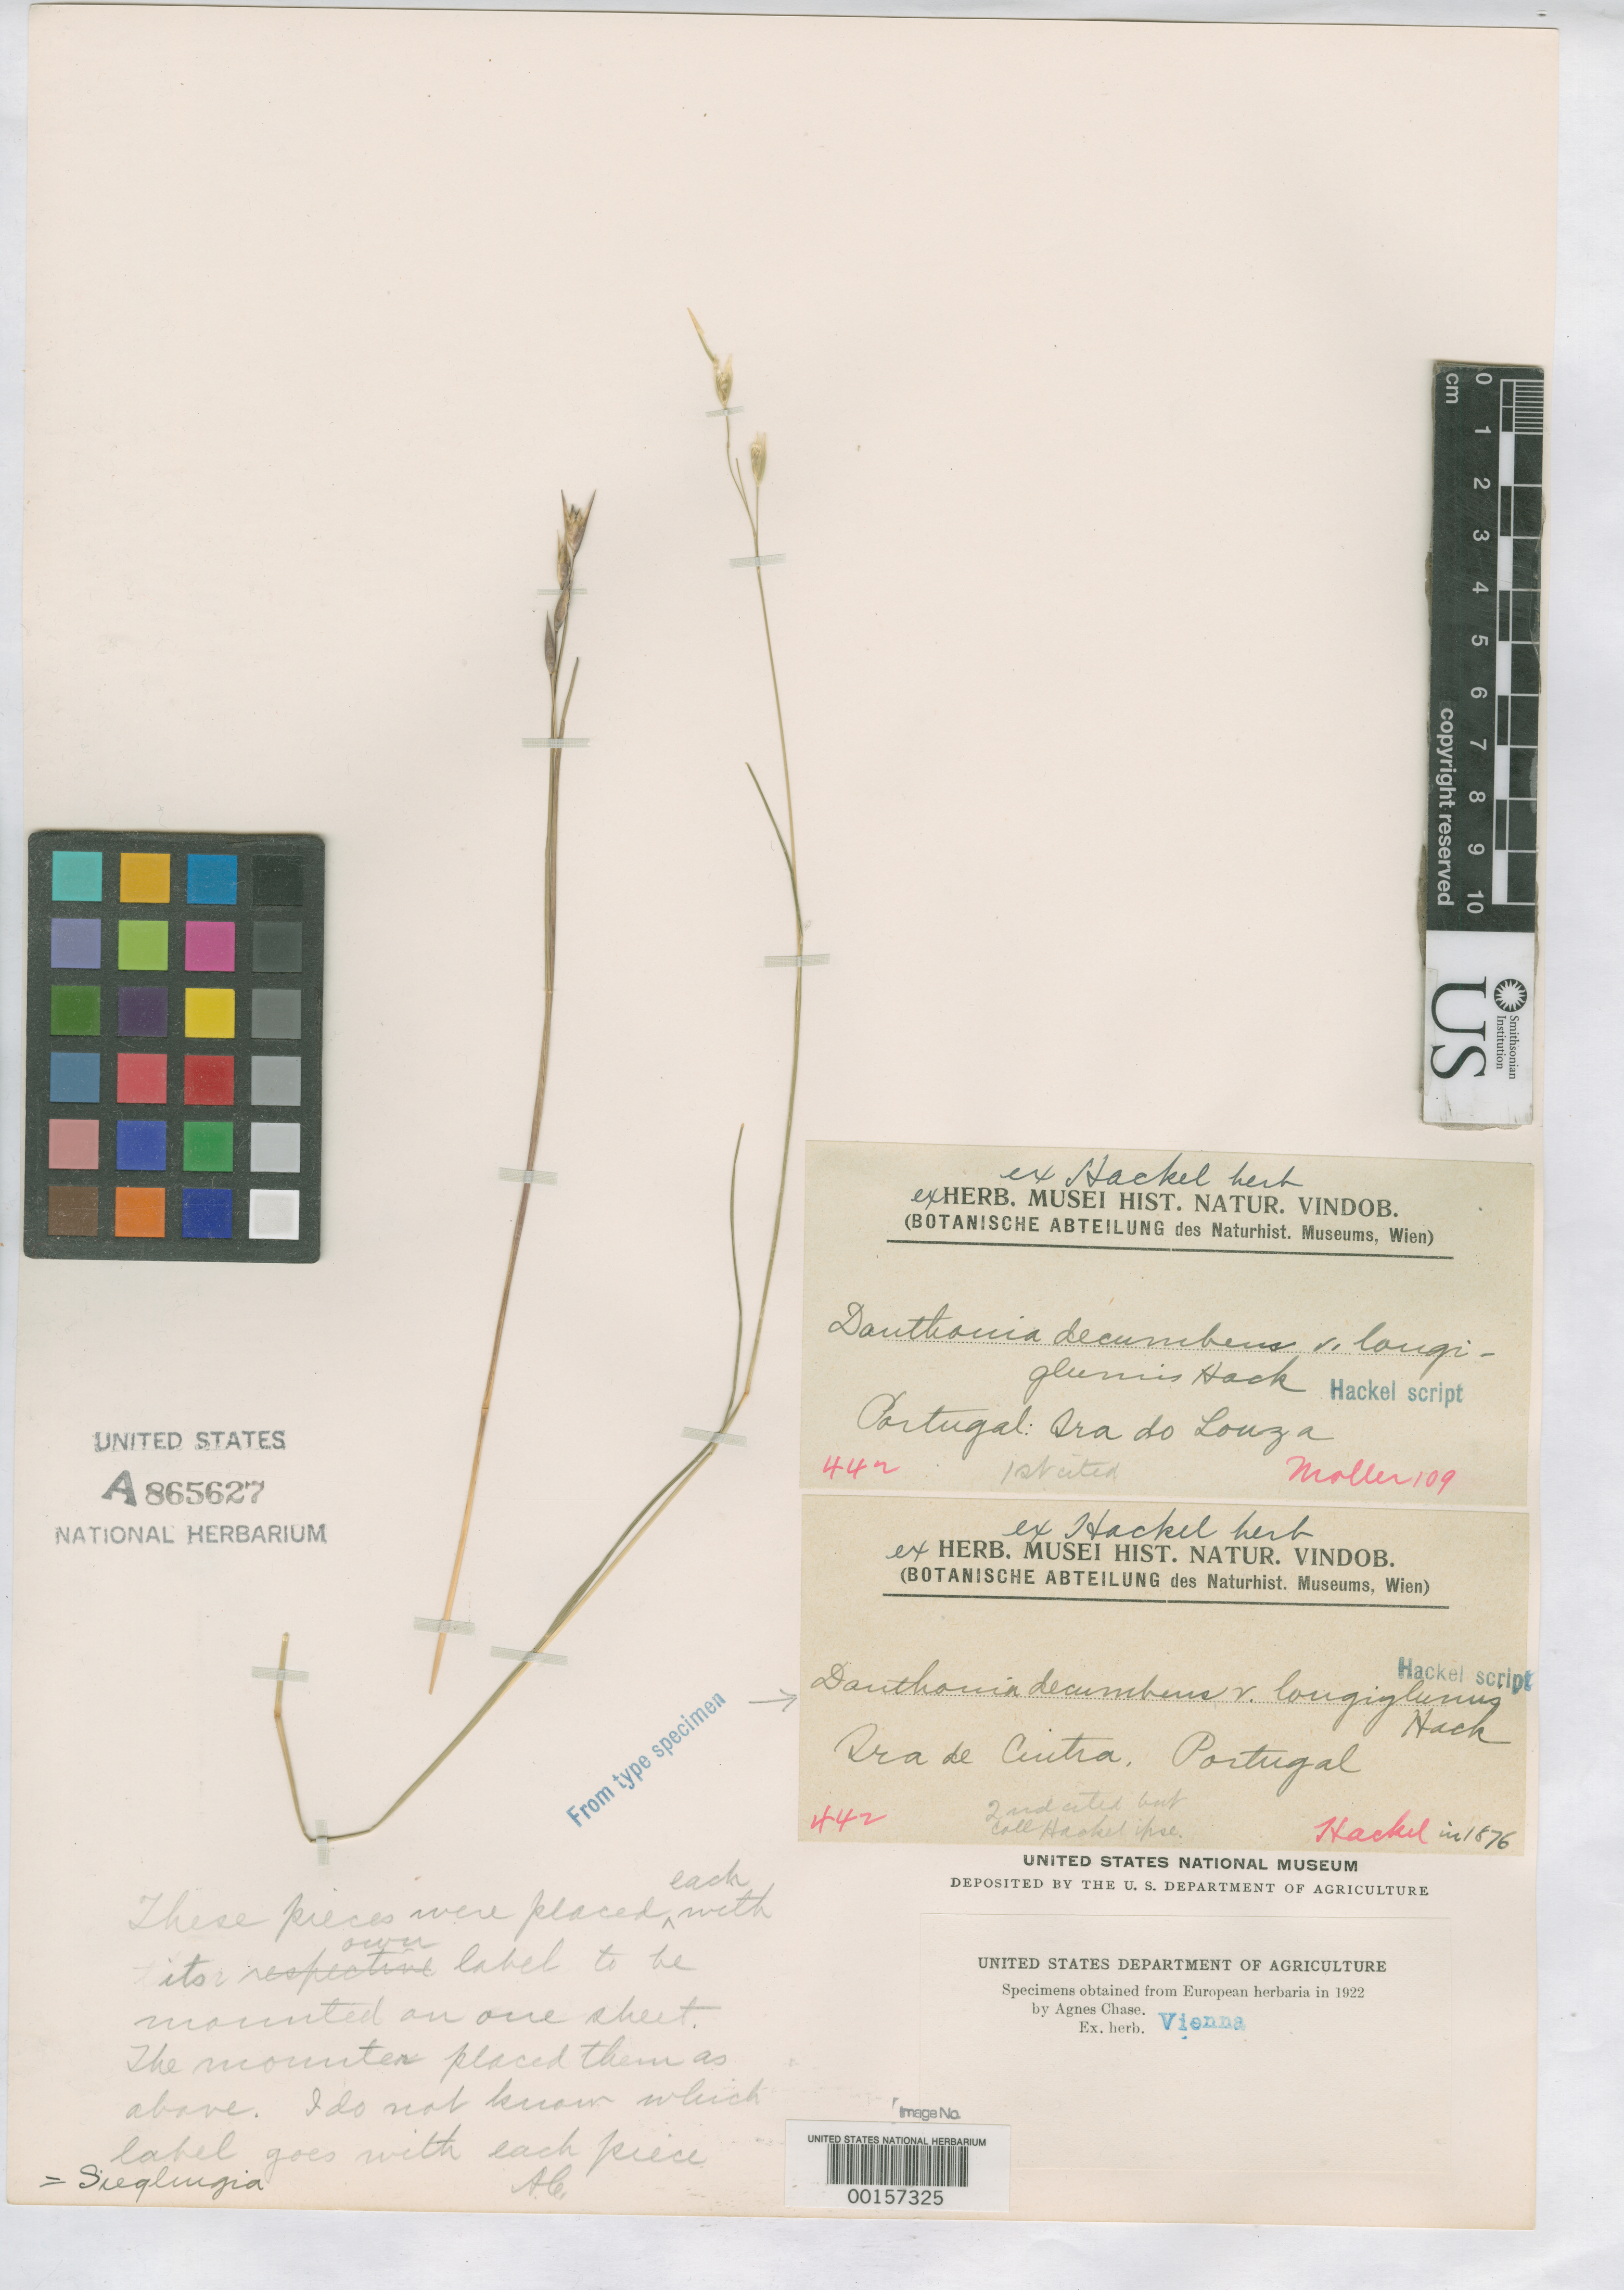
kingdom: Plantae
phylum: Tracheophyta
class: Liliopsida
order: Poales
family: Poaceae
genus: Danthonia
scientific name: Danthonia decumbens var. longiglumis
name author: Hack.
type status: Type Fragment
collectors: -. Moller & E. Hackel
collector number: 109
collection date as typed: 1876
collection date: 1876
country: Portugal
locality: Sierra do Louza and Sierra de Cintra.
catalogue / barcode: US 865627A